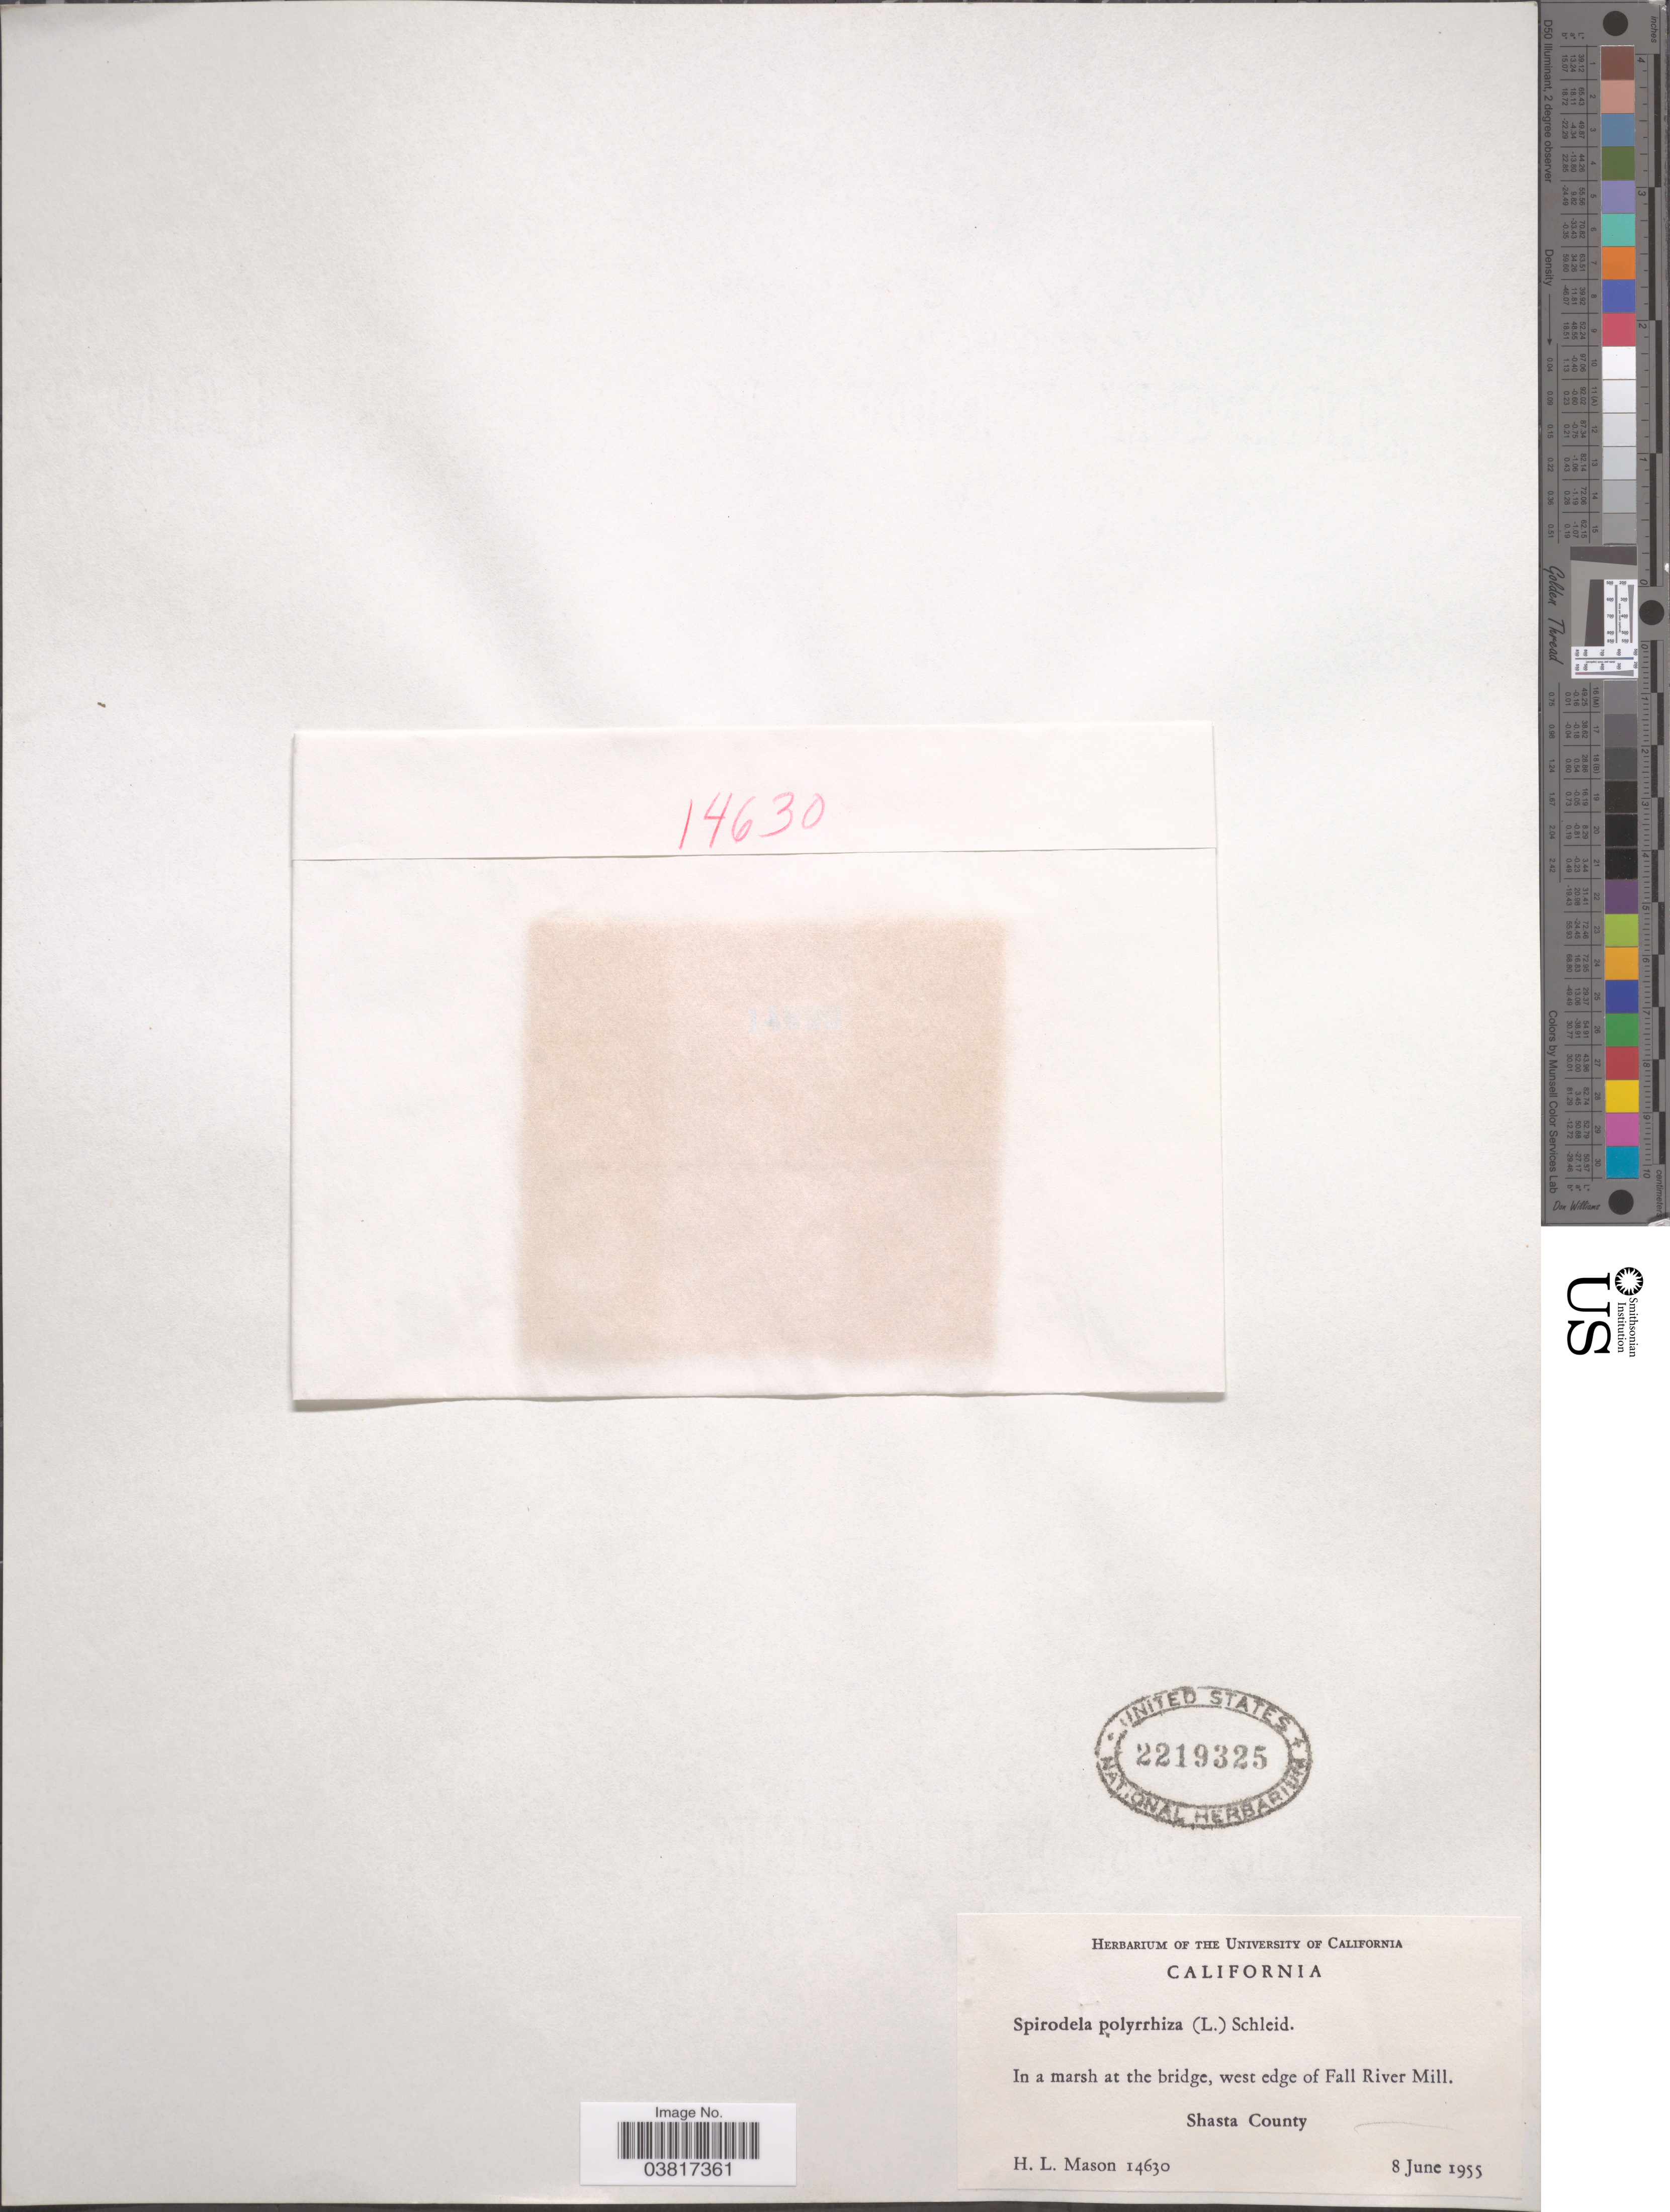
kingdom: Plantae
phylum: Tracheophyta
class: Liliopsida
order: Alismatales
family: Araceae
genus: Spirodela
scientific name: Spirodela polyrrhiza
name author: (L.) Schleid.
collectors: H. L. Mason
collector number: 14630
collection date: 1955-06-08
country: United States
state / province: California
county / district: Shasta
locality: In a marsh at the bridge, west edge of Fall River Mill. Shasta County.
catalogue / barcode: US 2219325